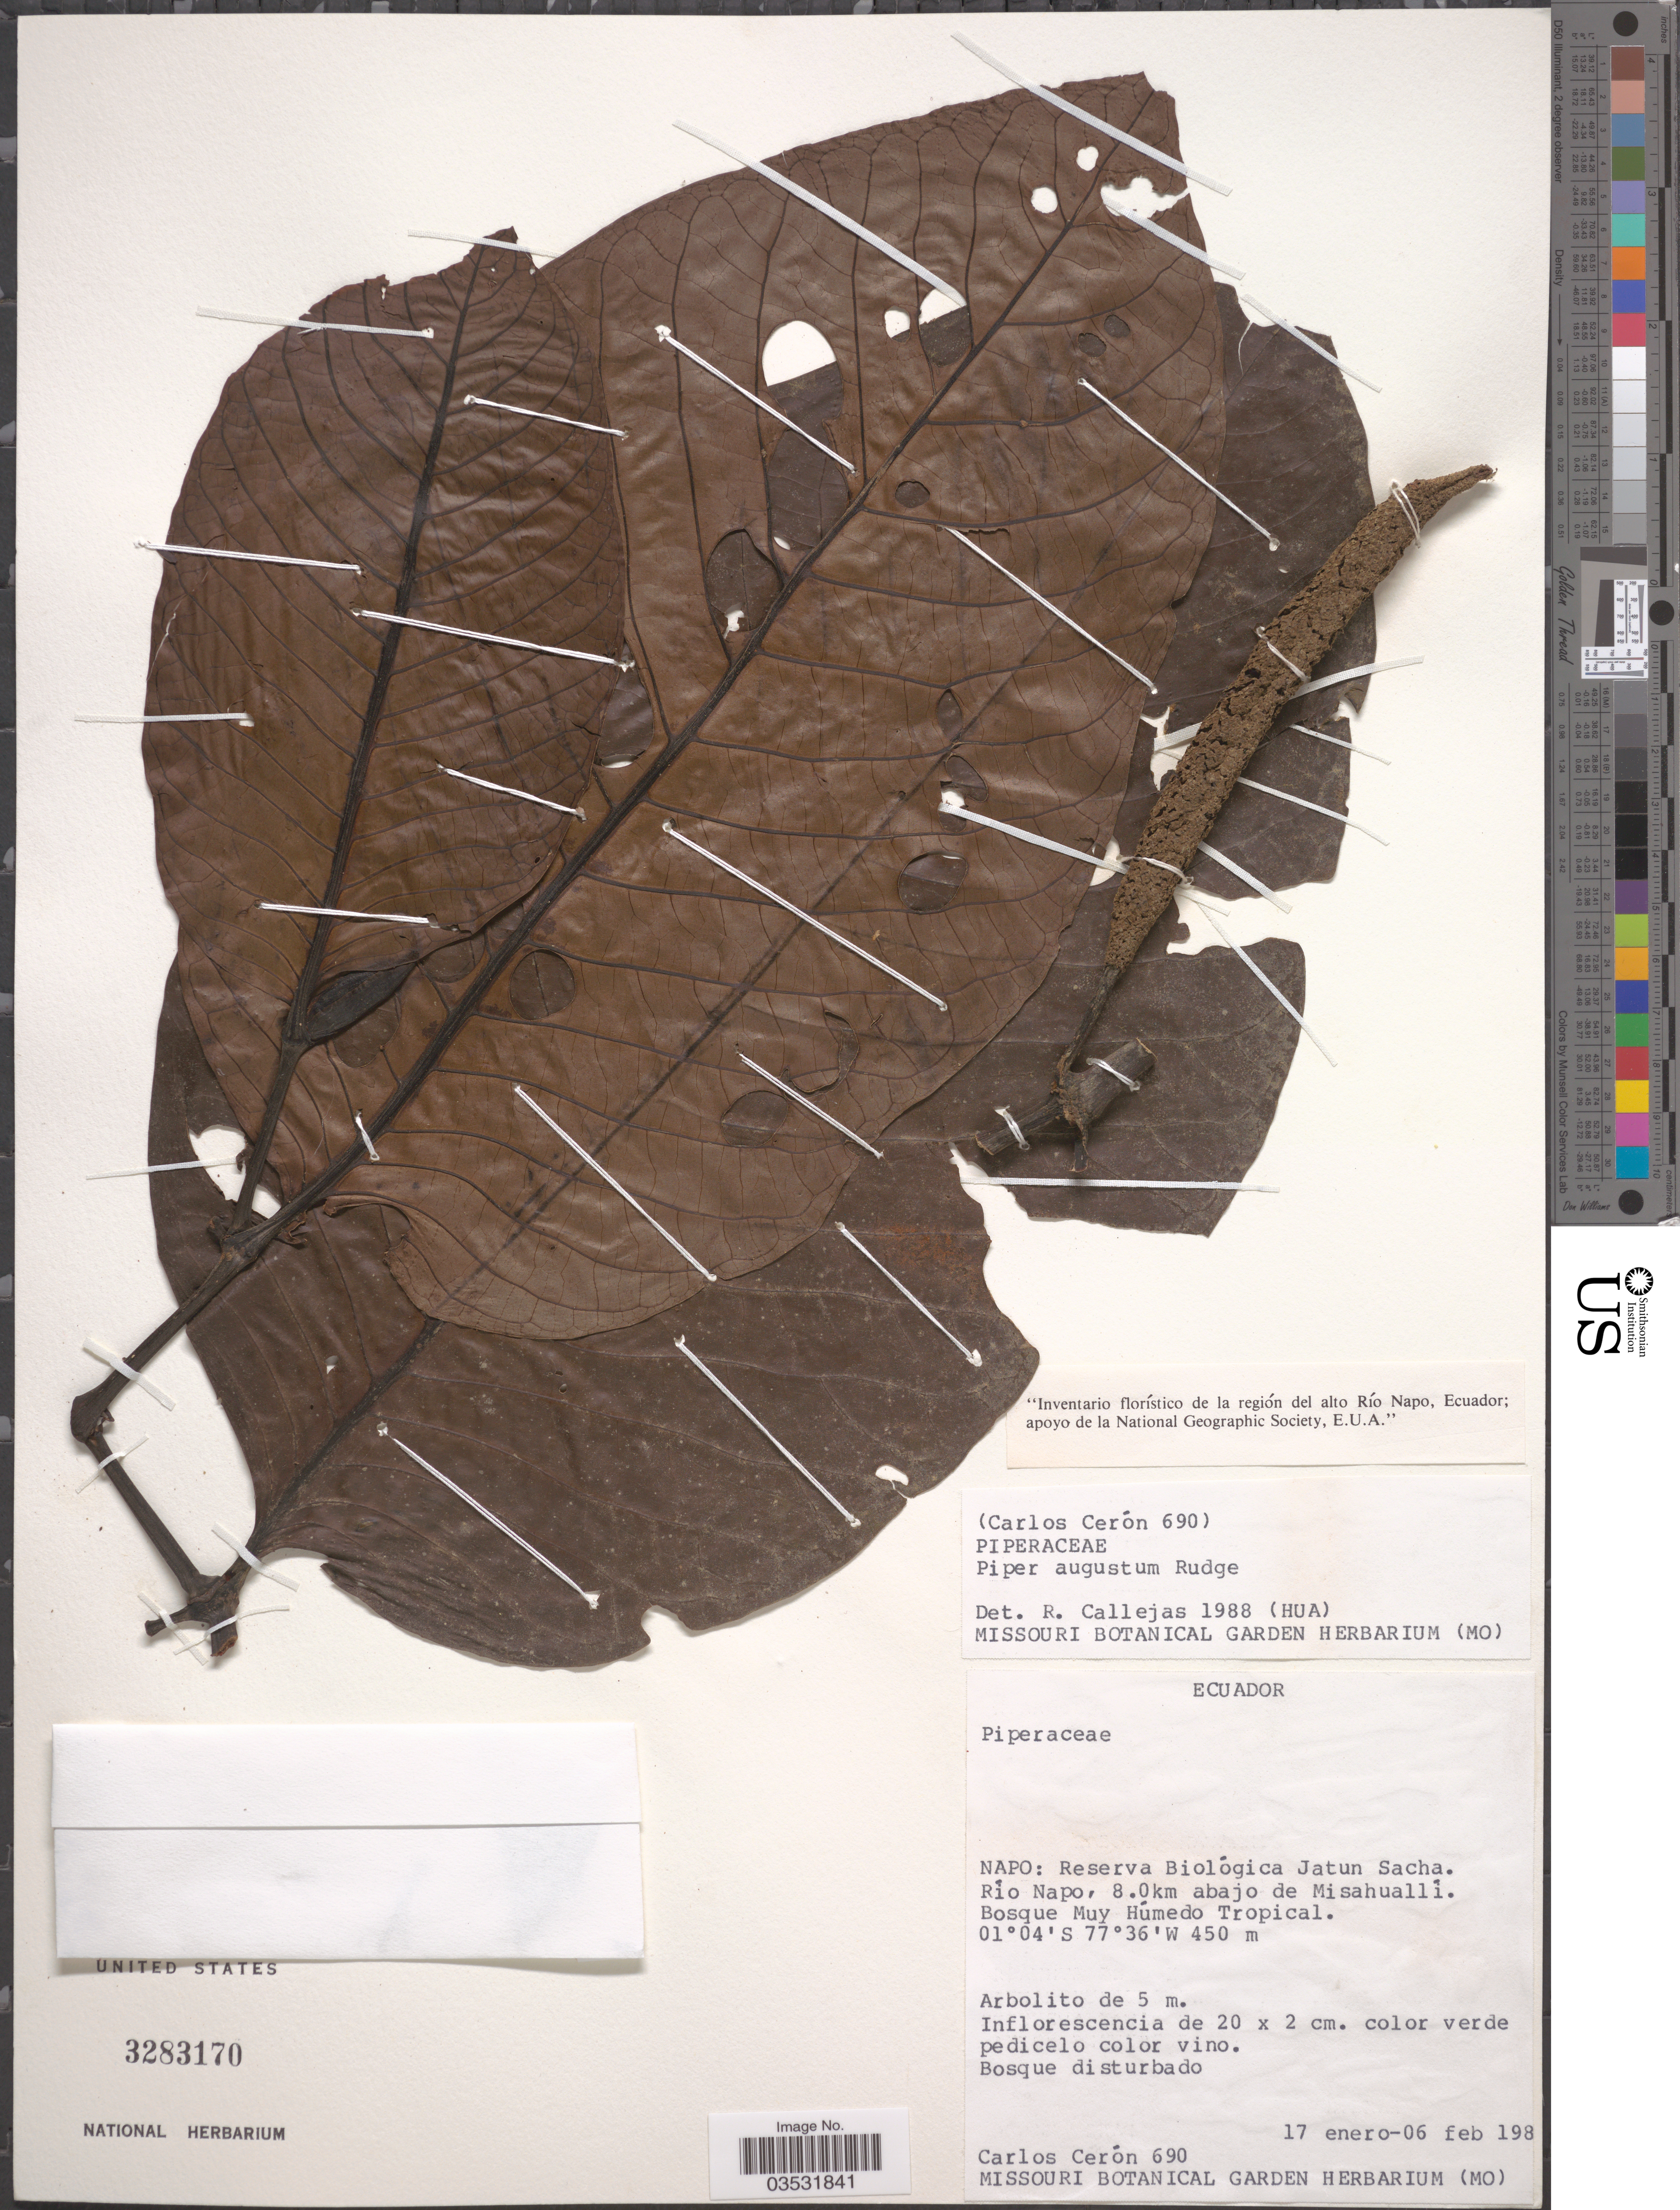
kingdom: Plantae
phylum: Tracheophyta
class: Magnoliopsida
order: Piperales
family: Piperaceae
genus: Piper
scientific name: Piper augustum var. augustum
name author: Rudge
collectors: C. E. Cerón M.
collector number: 690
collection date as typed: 17 enero - 06 feb 198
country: Ecuador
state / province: Napo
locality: Reserva Biológica Jatun Sacha. Río Napo, 8.0 km abajo de Misahuallí.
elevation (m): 450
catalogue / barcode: US 3283170